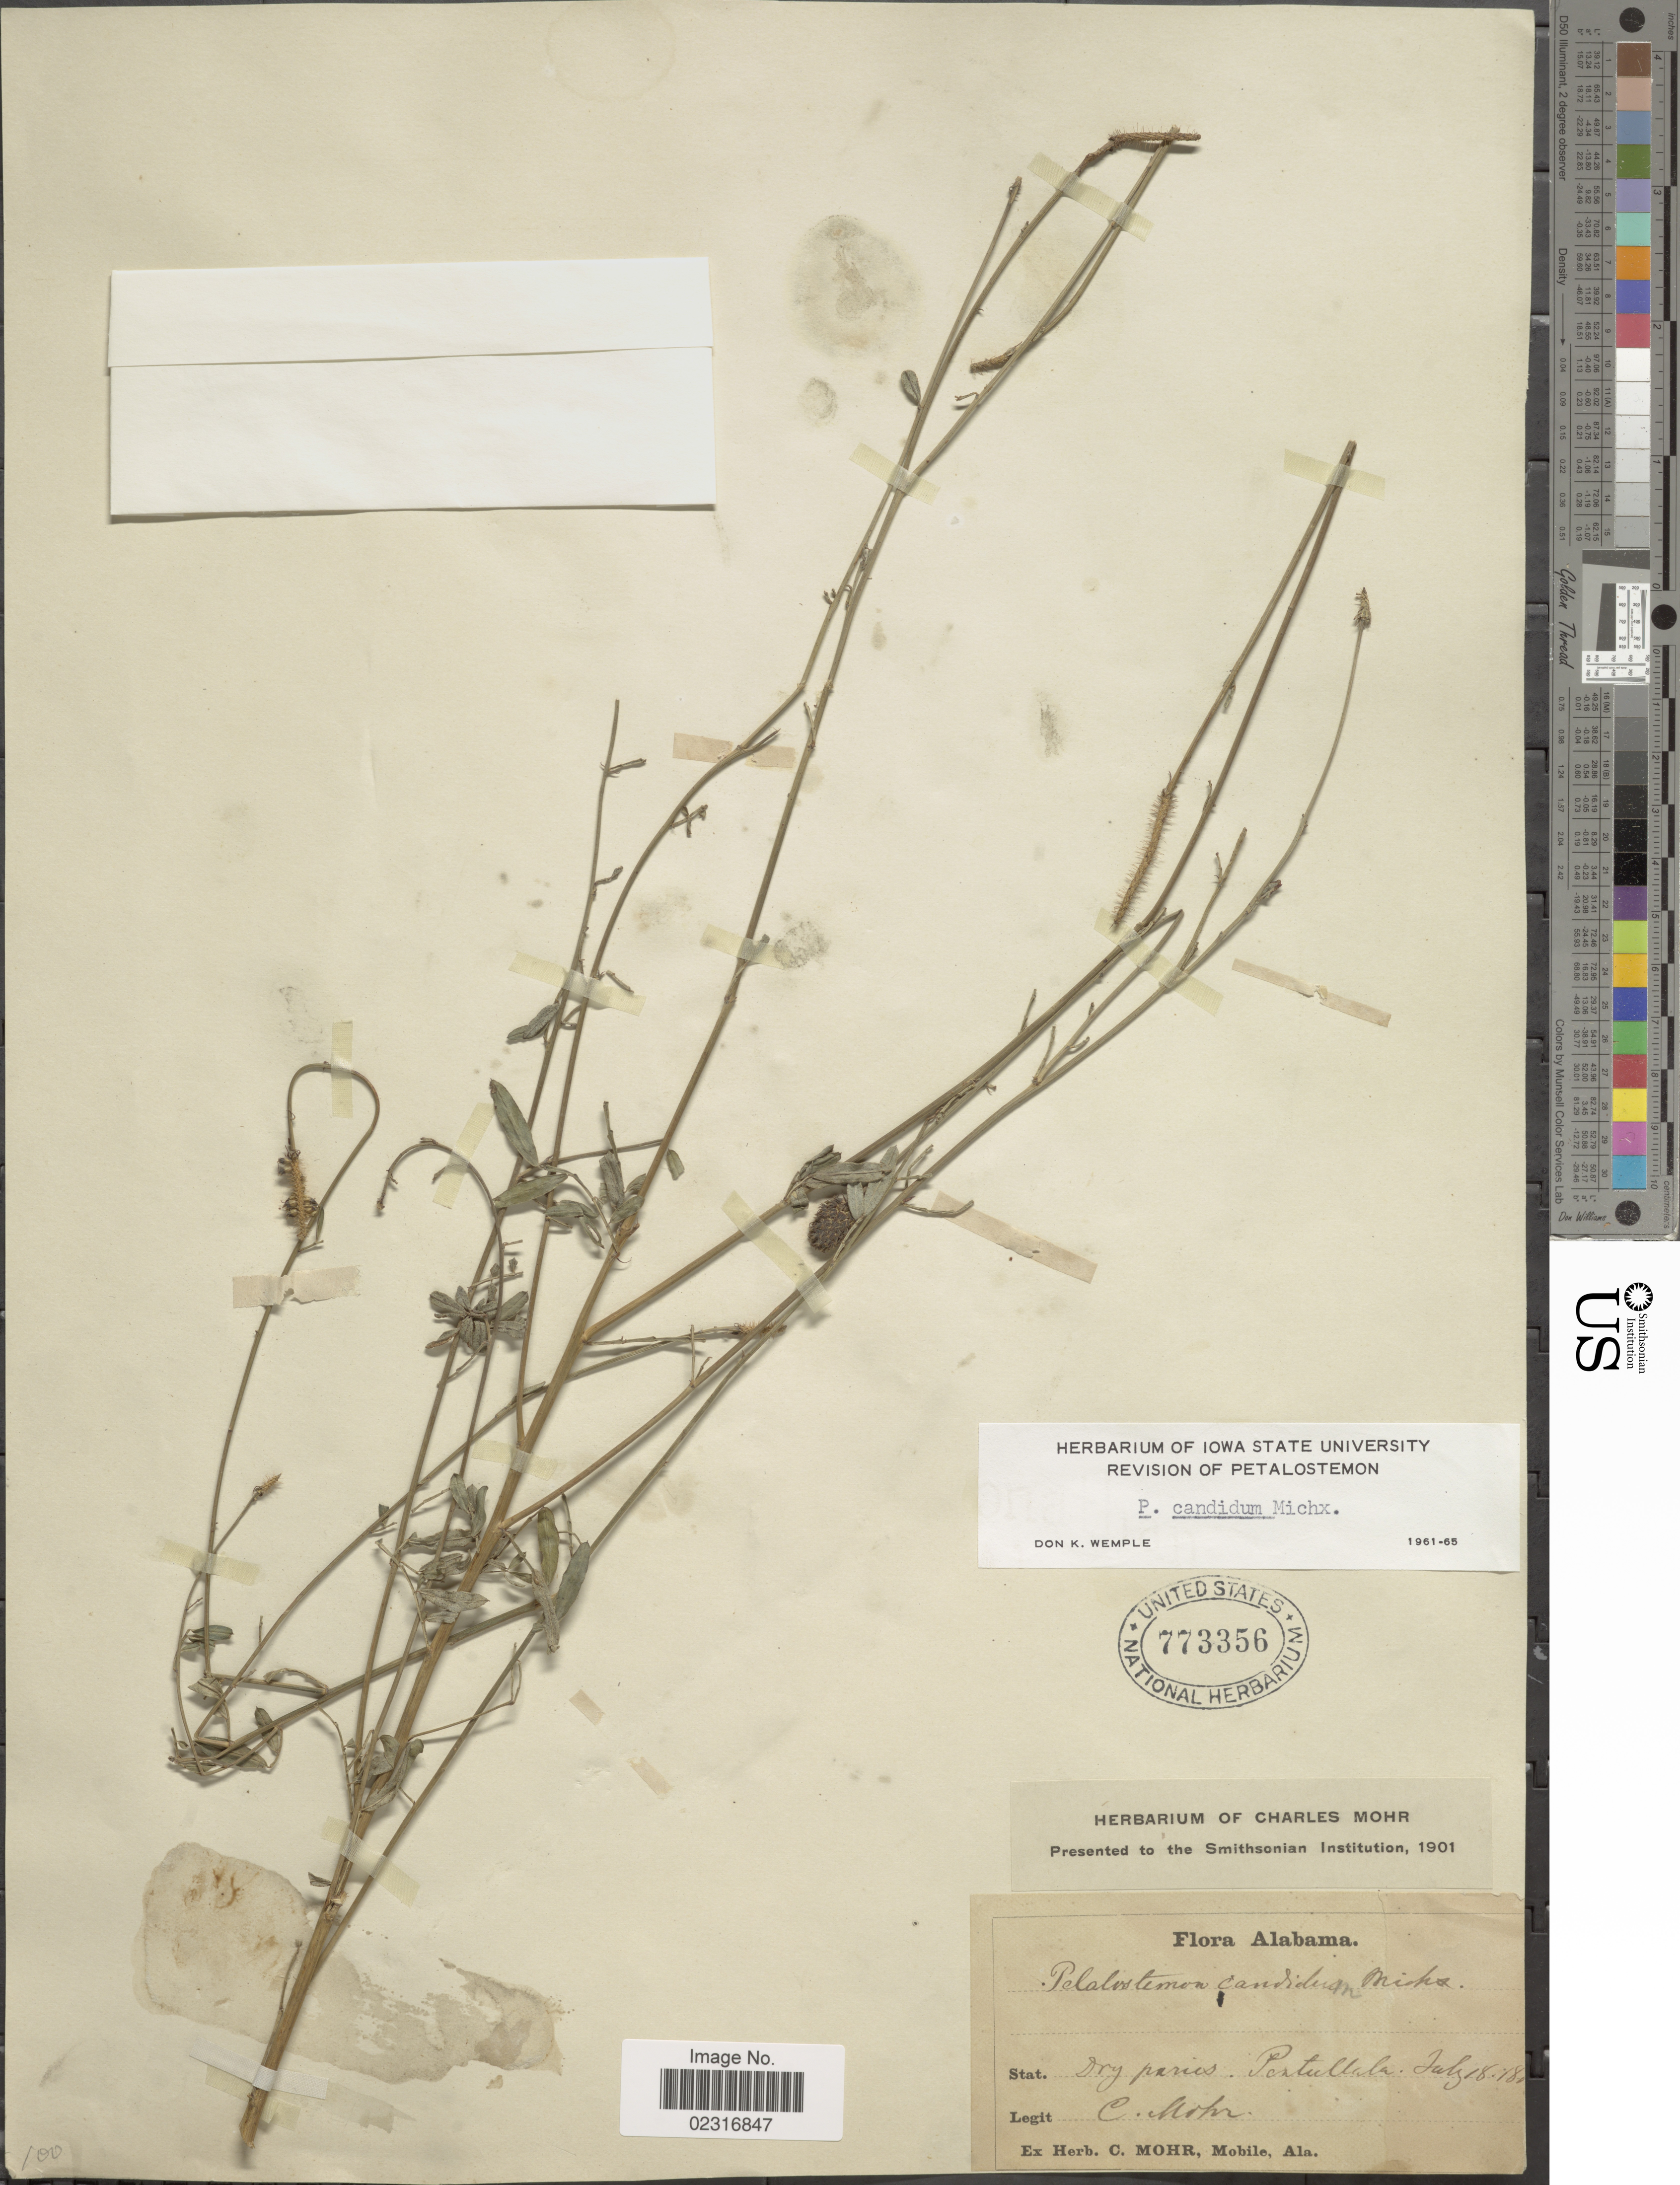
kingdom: Plantae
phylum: Tracheophyta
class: Magnoliopsida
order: Fabales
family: Fabaceae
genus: Dalea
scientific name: Dalea candida var. candida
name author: Michx. ex Willd.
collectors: C. T. Mohr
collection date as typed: Transcribed d/m/y: 18/7/180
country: United States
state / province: Alabama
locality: Pentullala.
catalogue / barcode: US 773356